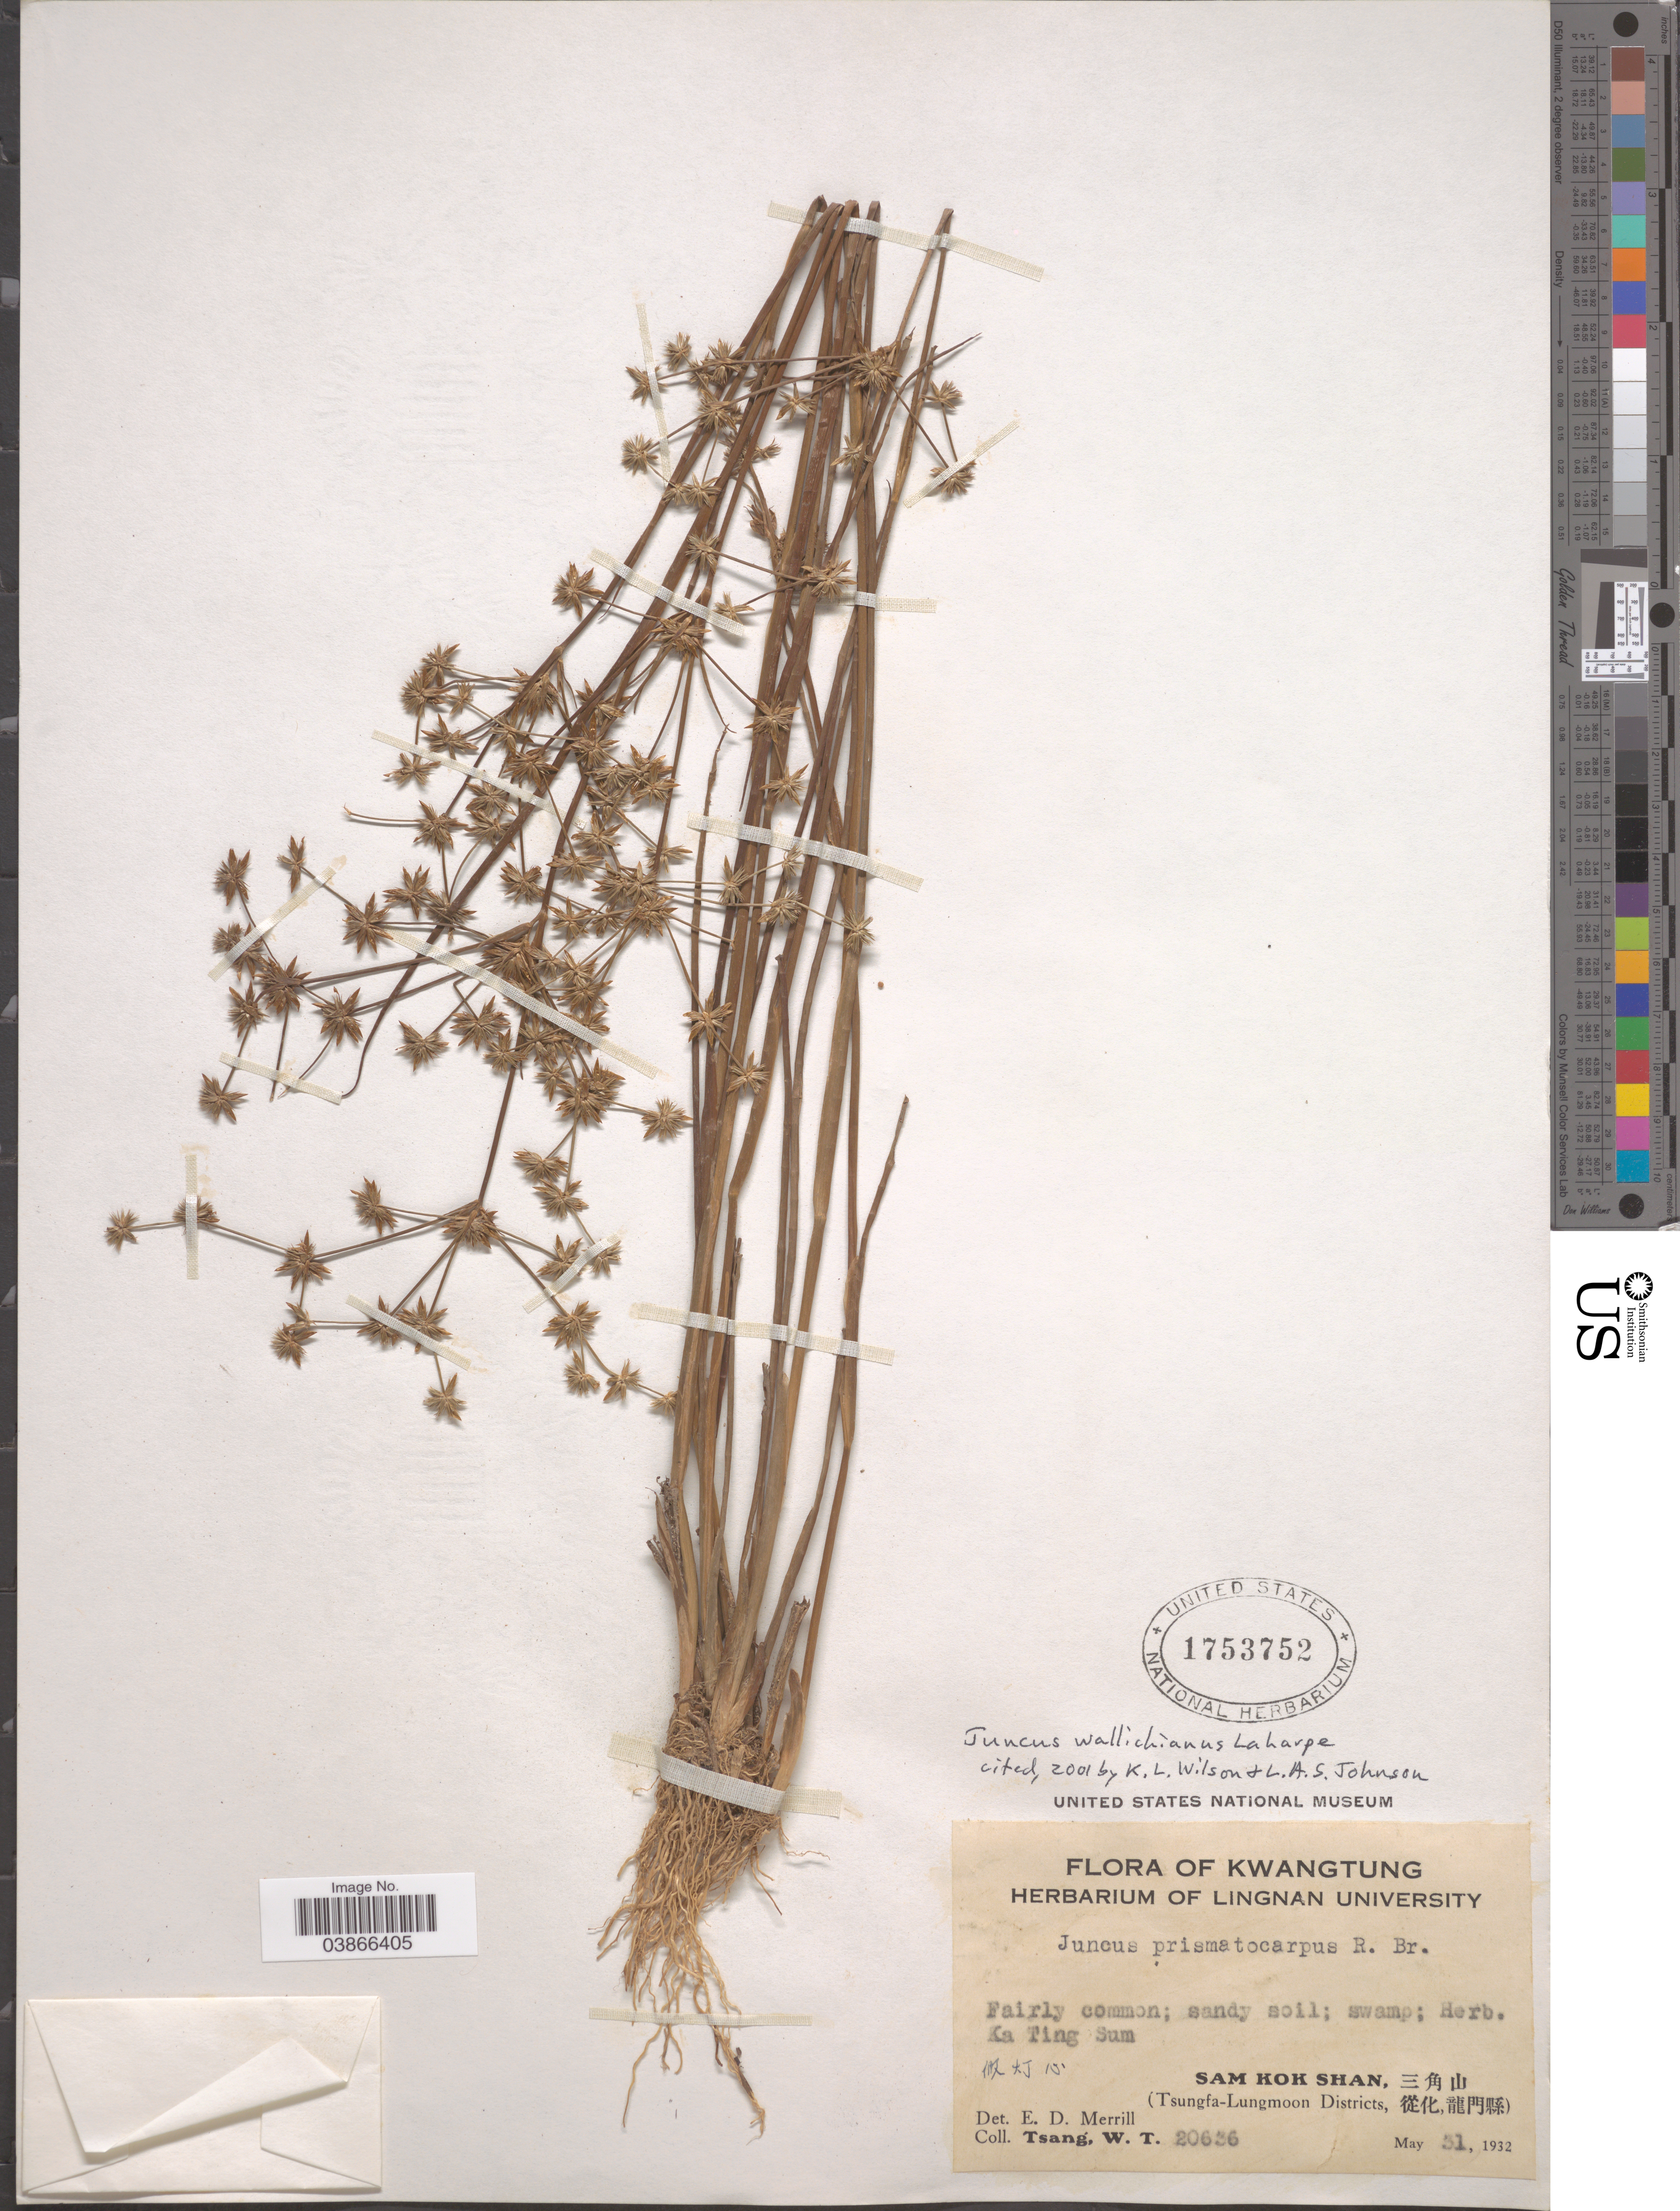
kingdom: Plantae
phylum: Tracheophyta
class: Liliopsida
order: Poales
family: Juncaceae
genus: Juncus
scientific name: Juncus wallichianus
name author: Laharpe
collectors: W. T. Tsang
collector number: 20636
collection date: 1932-05-31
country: China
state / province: Guangdong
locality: Kwangtung. Ka Ting Sum X. Sam Kok Shan, X. (Tsungfa-Lungmoon Districts, X).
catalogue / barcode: US 1753752